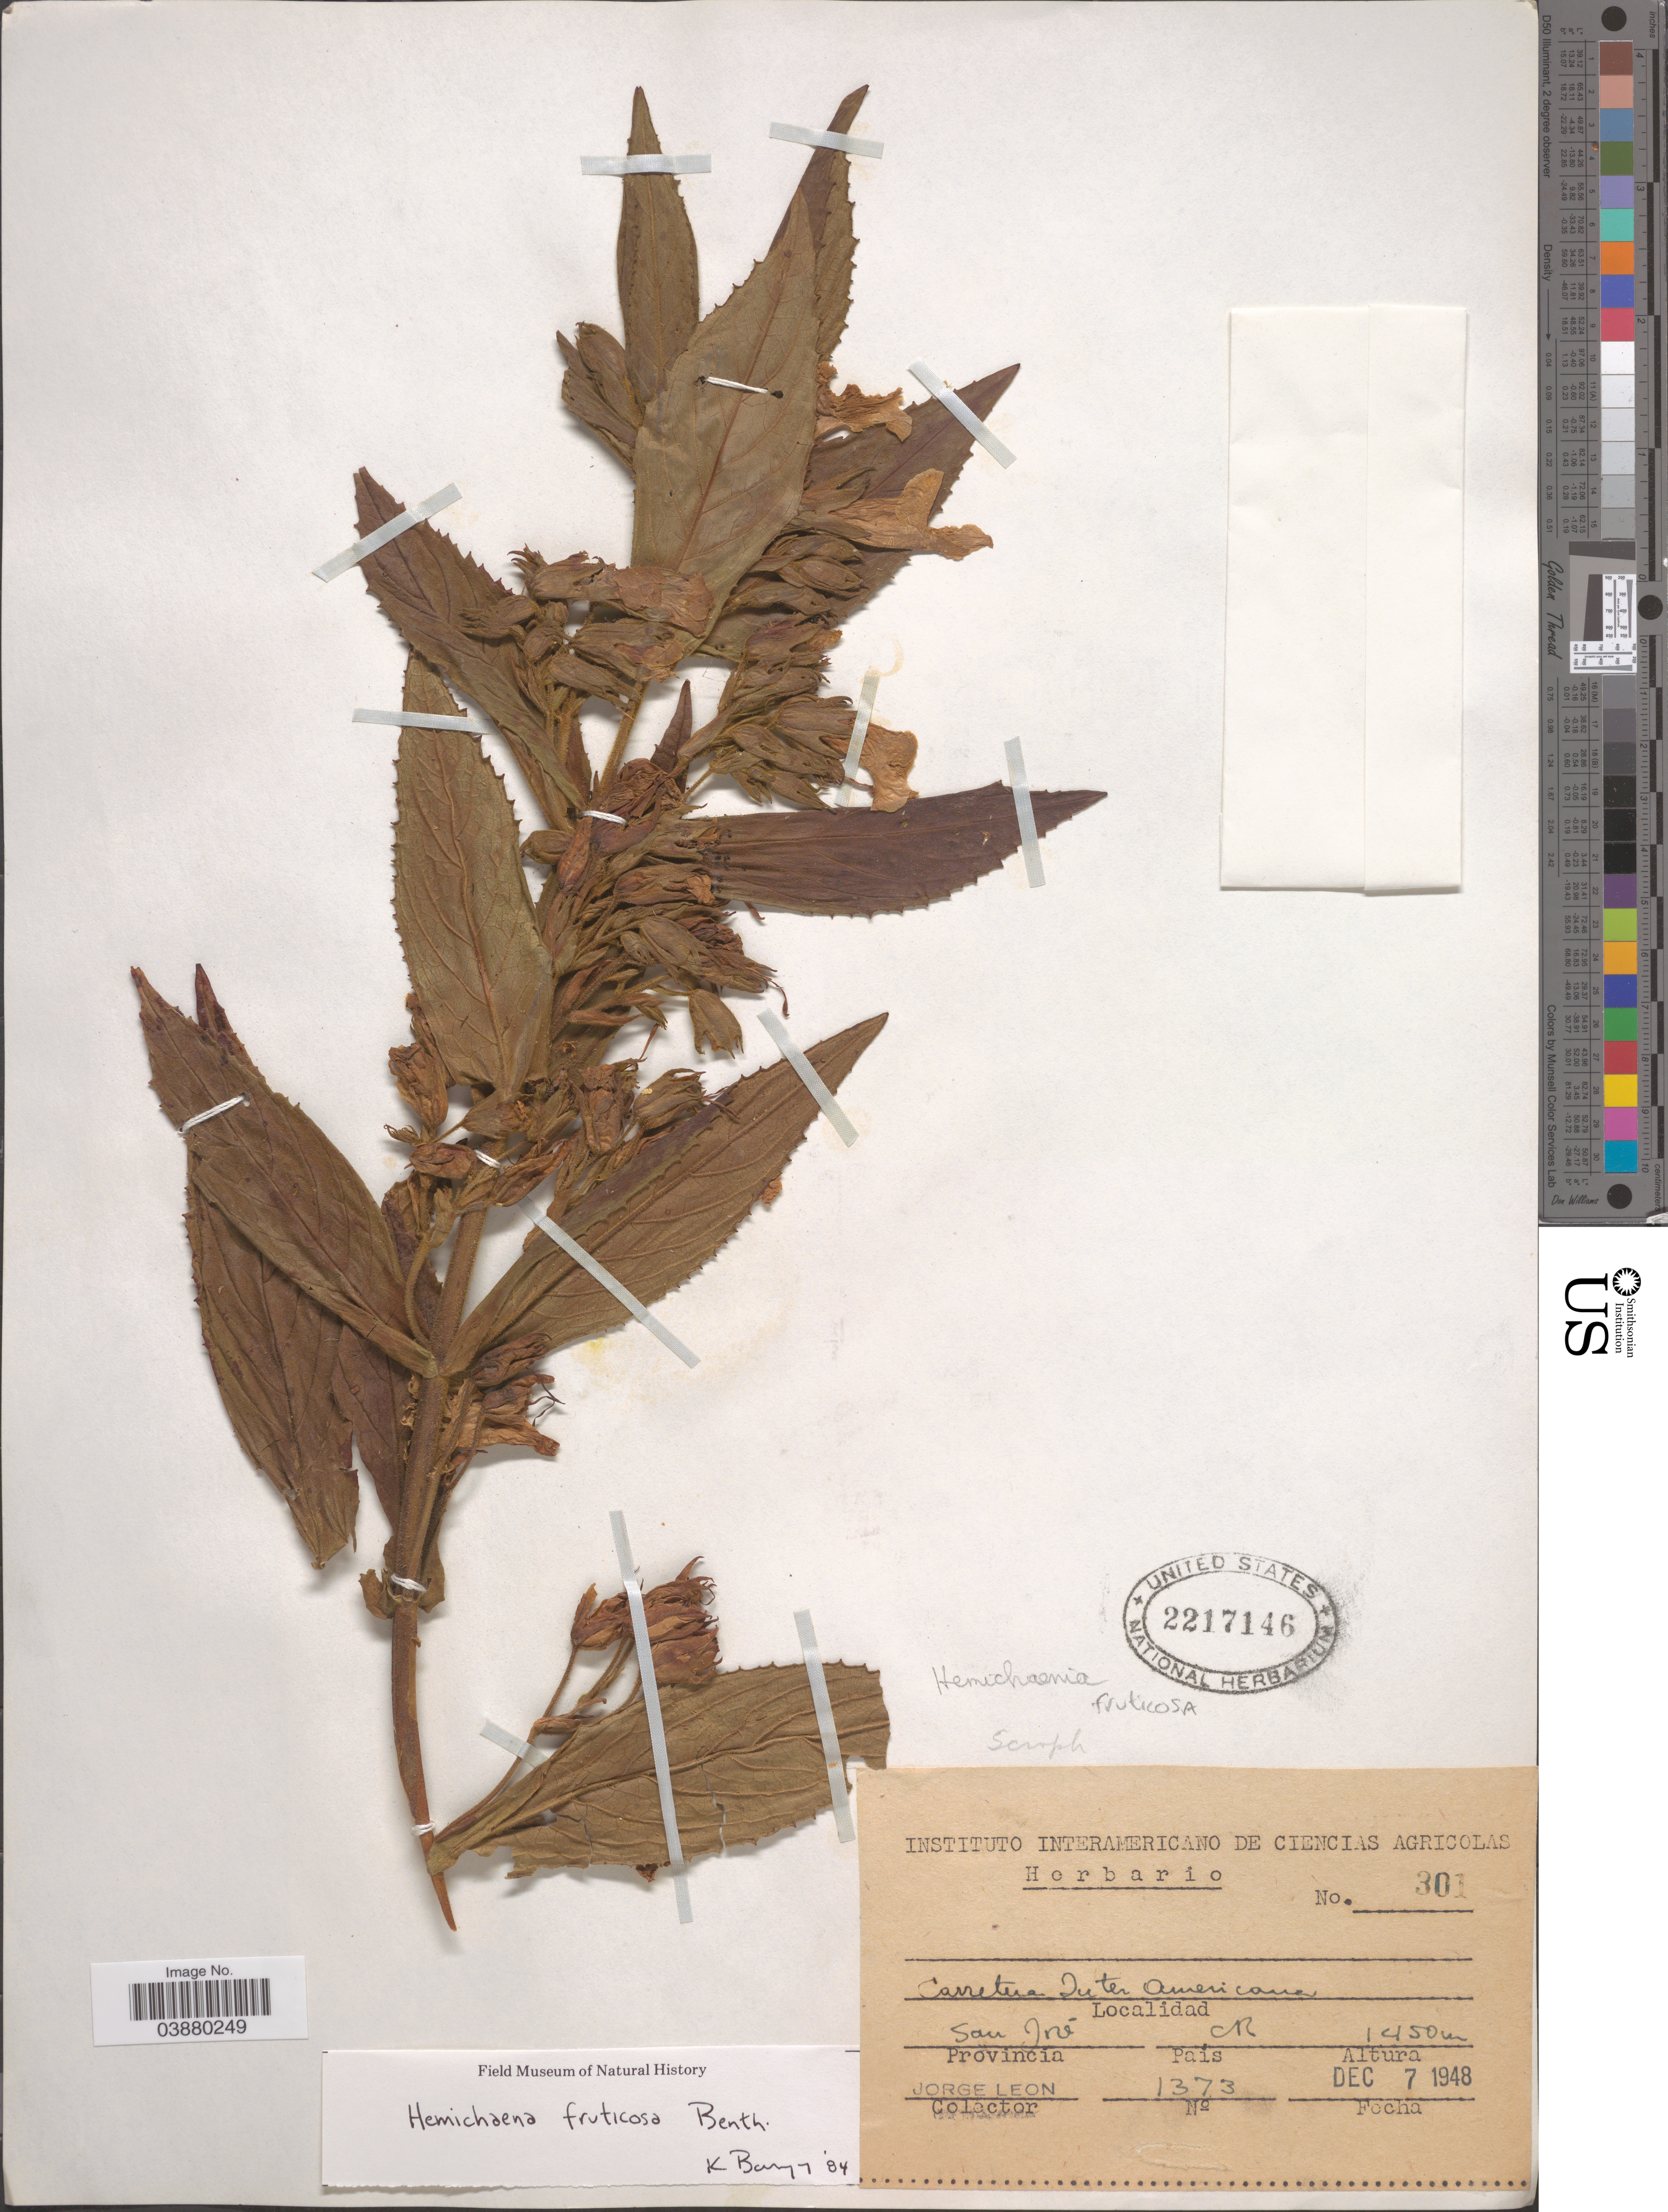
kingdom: Plantae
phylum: Tracheophyta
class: Magnoliopsida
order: Lamiales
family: Phrymaceae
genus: Hemichaena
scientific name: Hemichaena fruticosa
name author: Benth.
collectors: J. León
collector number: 1373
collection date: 1948-12-07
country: Costa Rica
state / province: San José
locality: Carretera Inter Americana.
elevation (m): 1450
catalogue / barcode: US 2217146